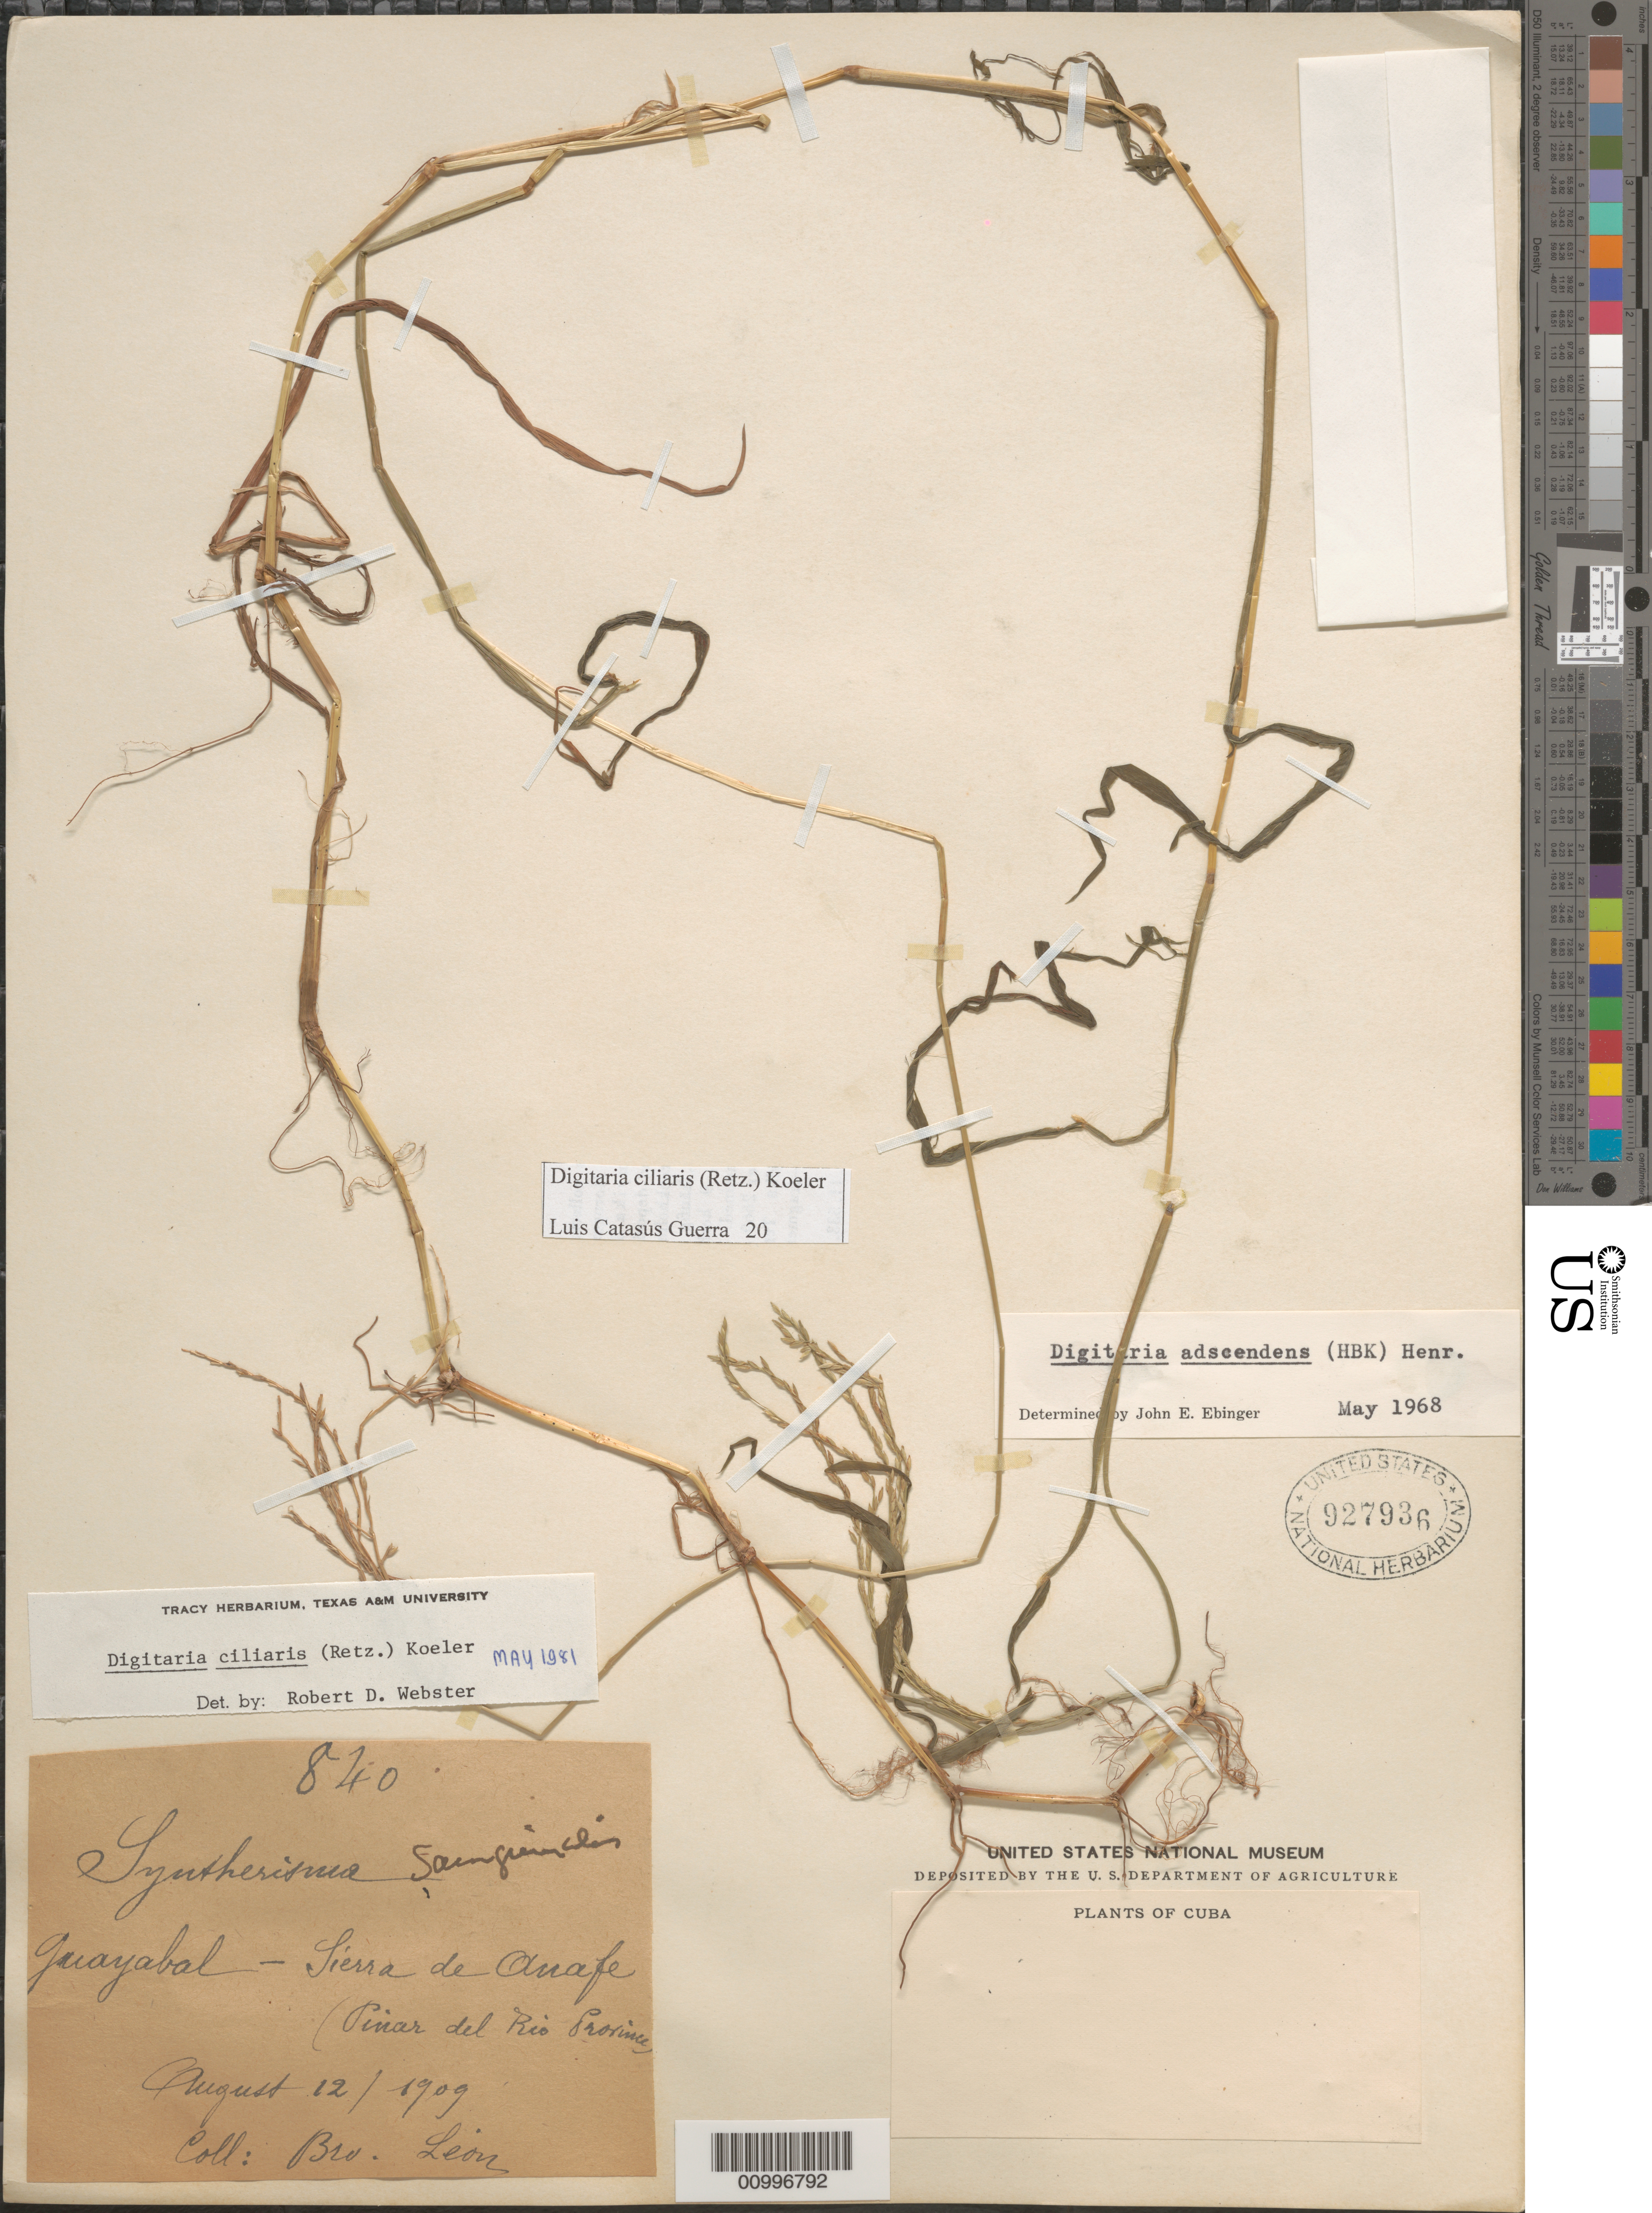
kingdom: Plantae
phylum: Tracheophyta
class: Liliopsida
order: Poales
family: Poaceae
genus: Digitaria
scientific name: Digitaria ciliaris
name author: (Retz.) Koeler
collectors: Bro. León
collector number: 840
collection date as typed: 12 Aug 1909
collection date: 1909-08-12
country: Cuba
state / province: Pinar del Rio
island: Cuba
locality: Pinar del Rio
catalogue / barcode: US 927936